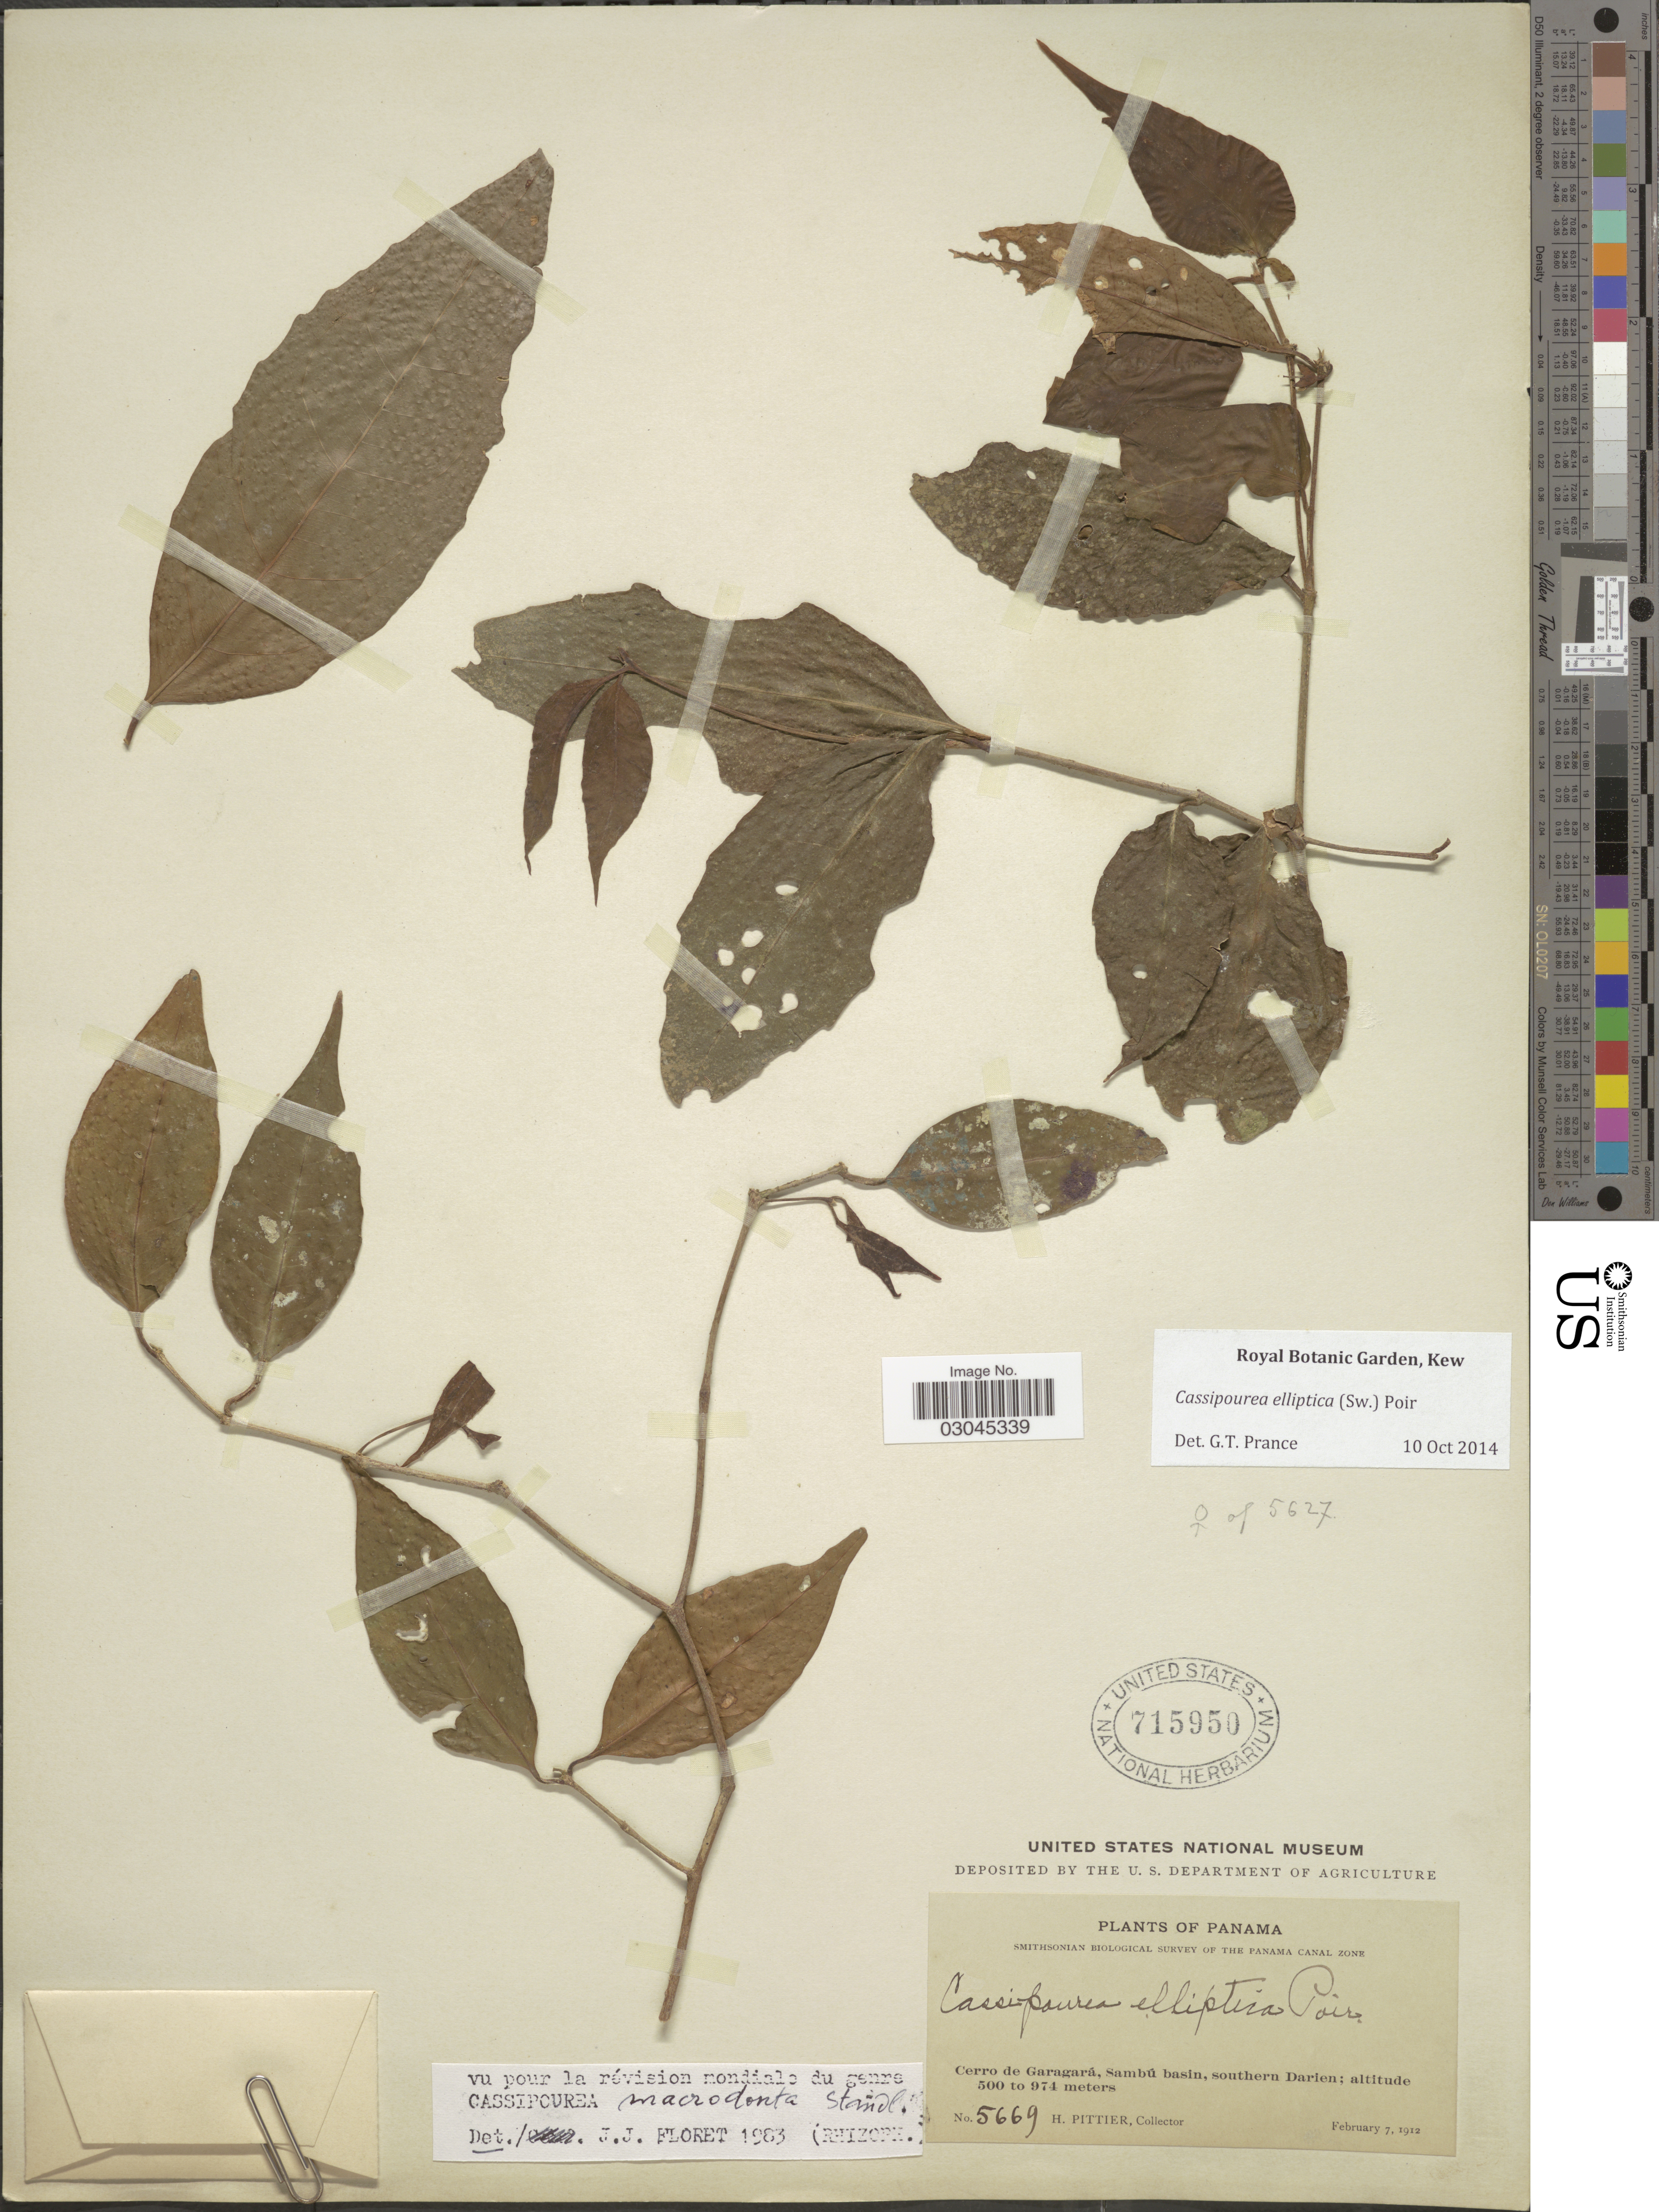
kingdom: Plantae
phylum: Tracheophyta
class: Magnoliopsida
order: Malpighiales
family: Rhizophoraceae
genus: Cassipourea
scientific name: Cassipourea elliptica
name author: (Sw.) Poir.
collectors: H. F. Pittier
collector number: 5669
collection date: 1912-02-07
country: Panama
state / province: Darién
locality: Cerro de Garagará, Sambú basin, southern Darien.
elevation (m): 500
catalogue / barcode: US 715950